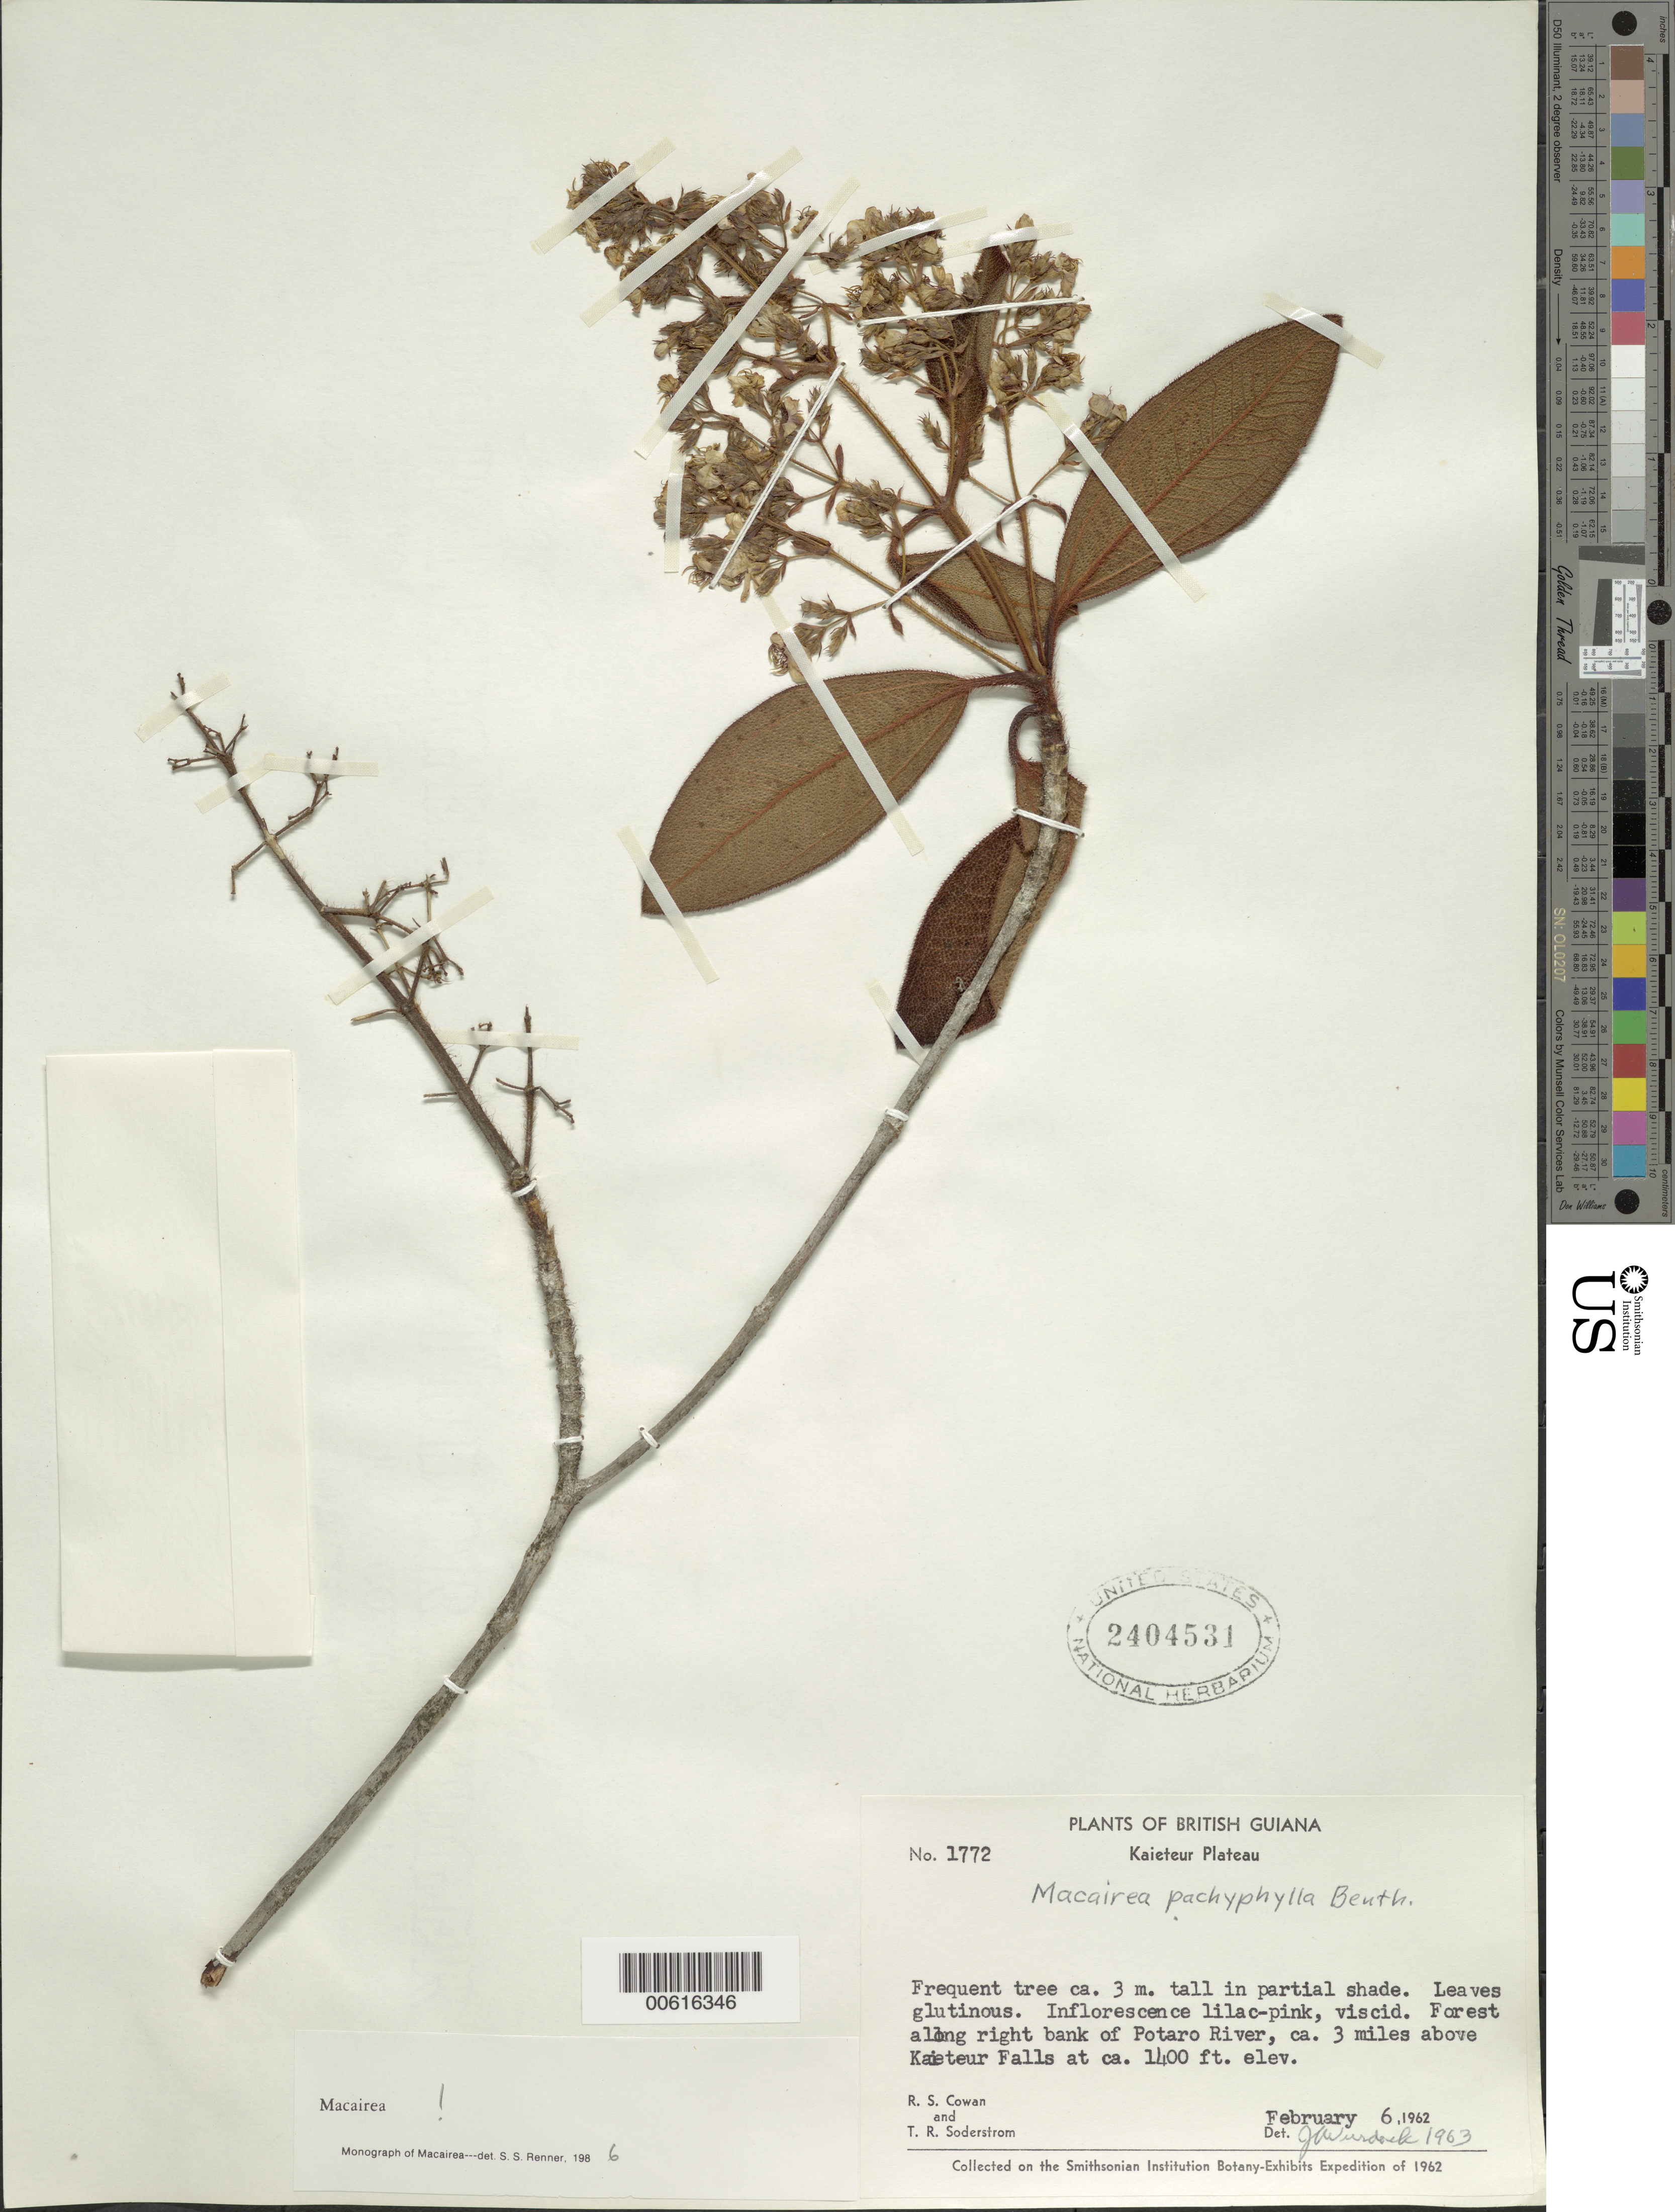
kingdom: Plantae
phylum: Tracheophyta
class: Magnoliopsida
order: Myrtales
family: Melastomataceae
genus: Macairea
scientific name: Macairea pachyphylla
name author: Benth.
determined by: Renner, S. S.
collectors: R. S. Cowan & T. R. Soderstrom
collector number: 1772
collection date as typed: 6-Feb-62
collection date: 1962-02-06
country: Guyana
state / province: Potaro-Siparuni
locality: Kaieteur Plateau, Potaro R., 3 mi. above Kaieteur Falls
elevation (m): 427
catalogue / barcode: US 2404531